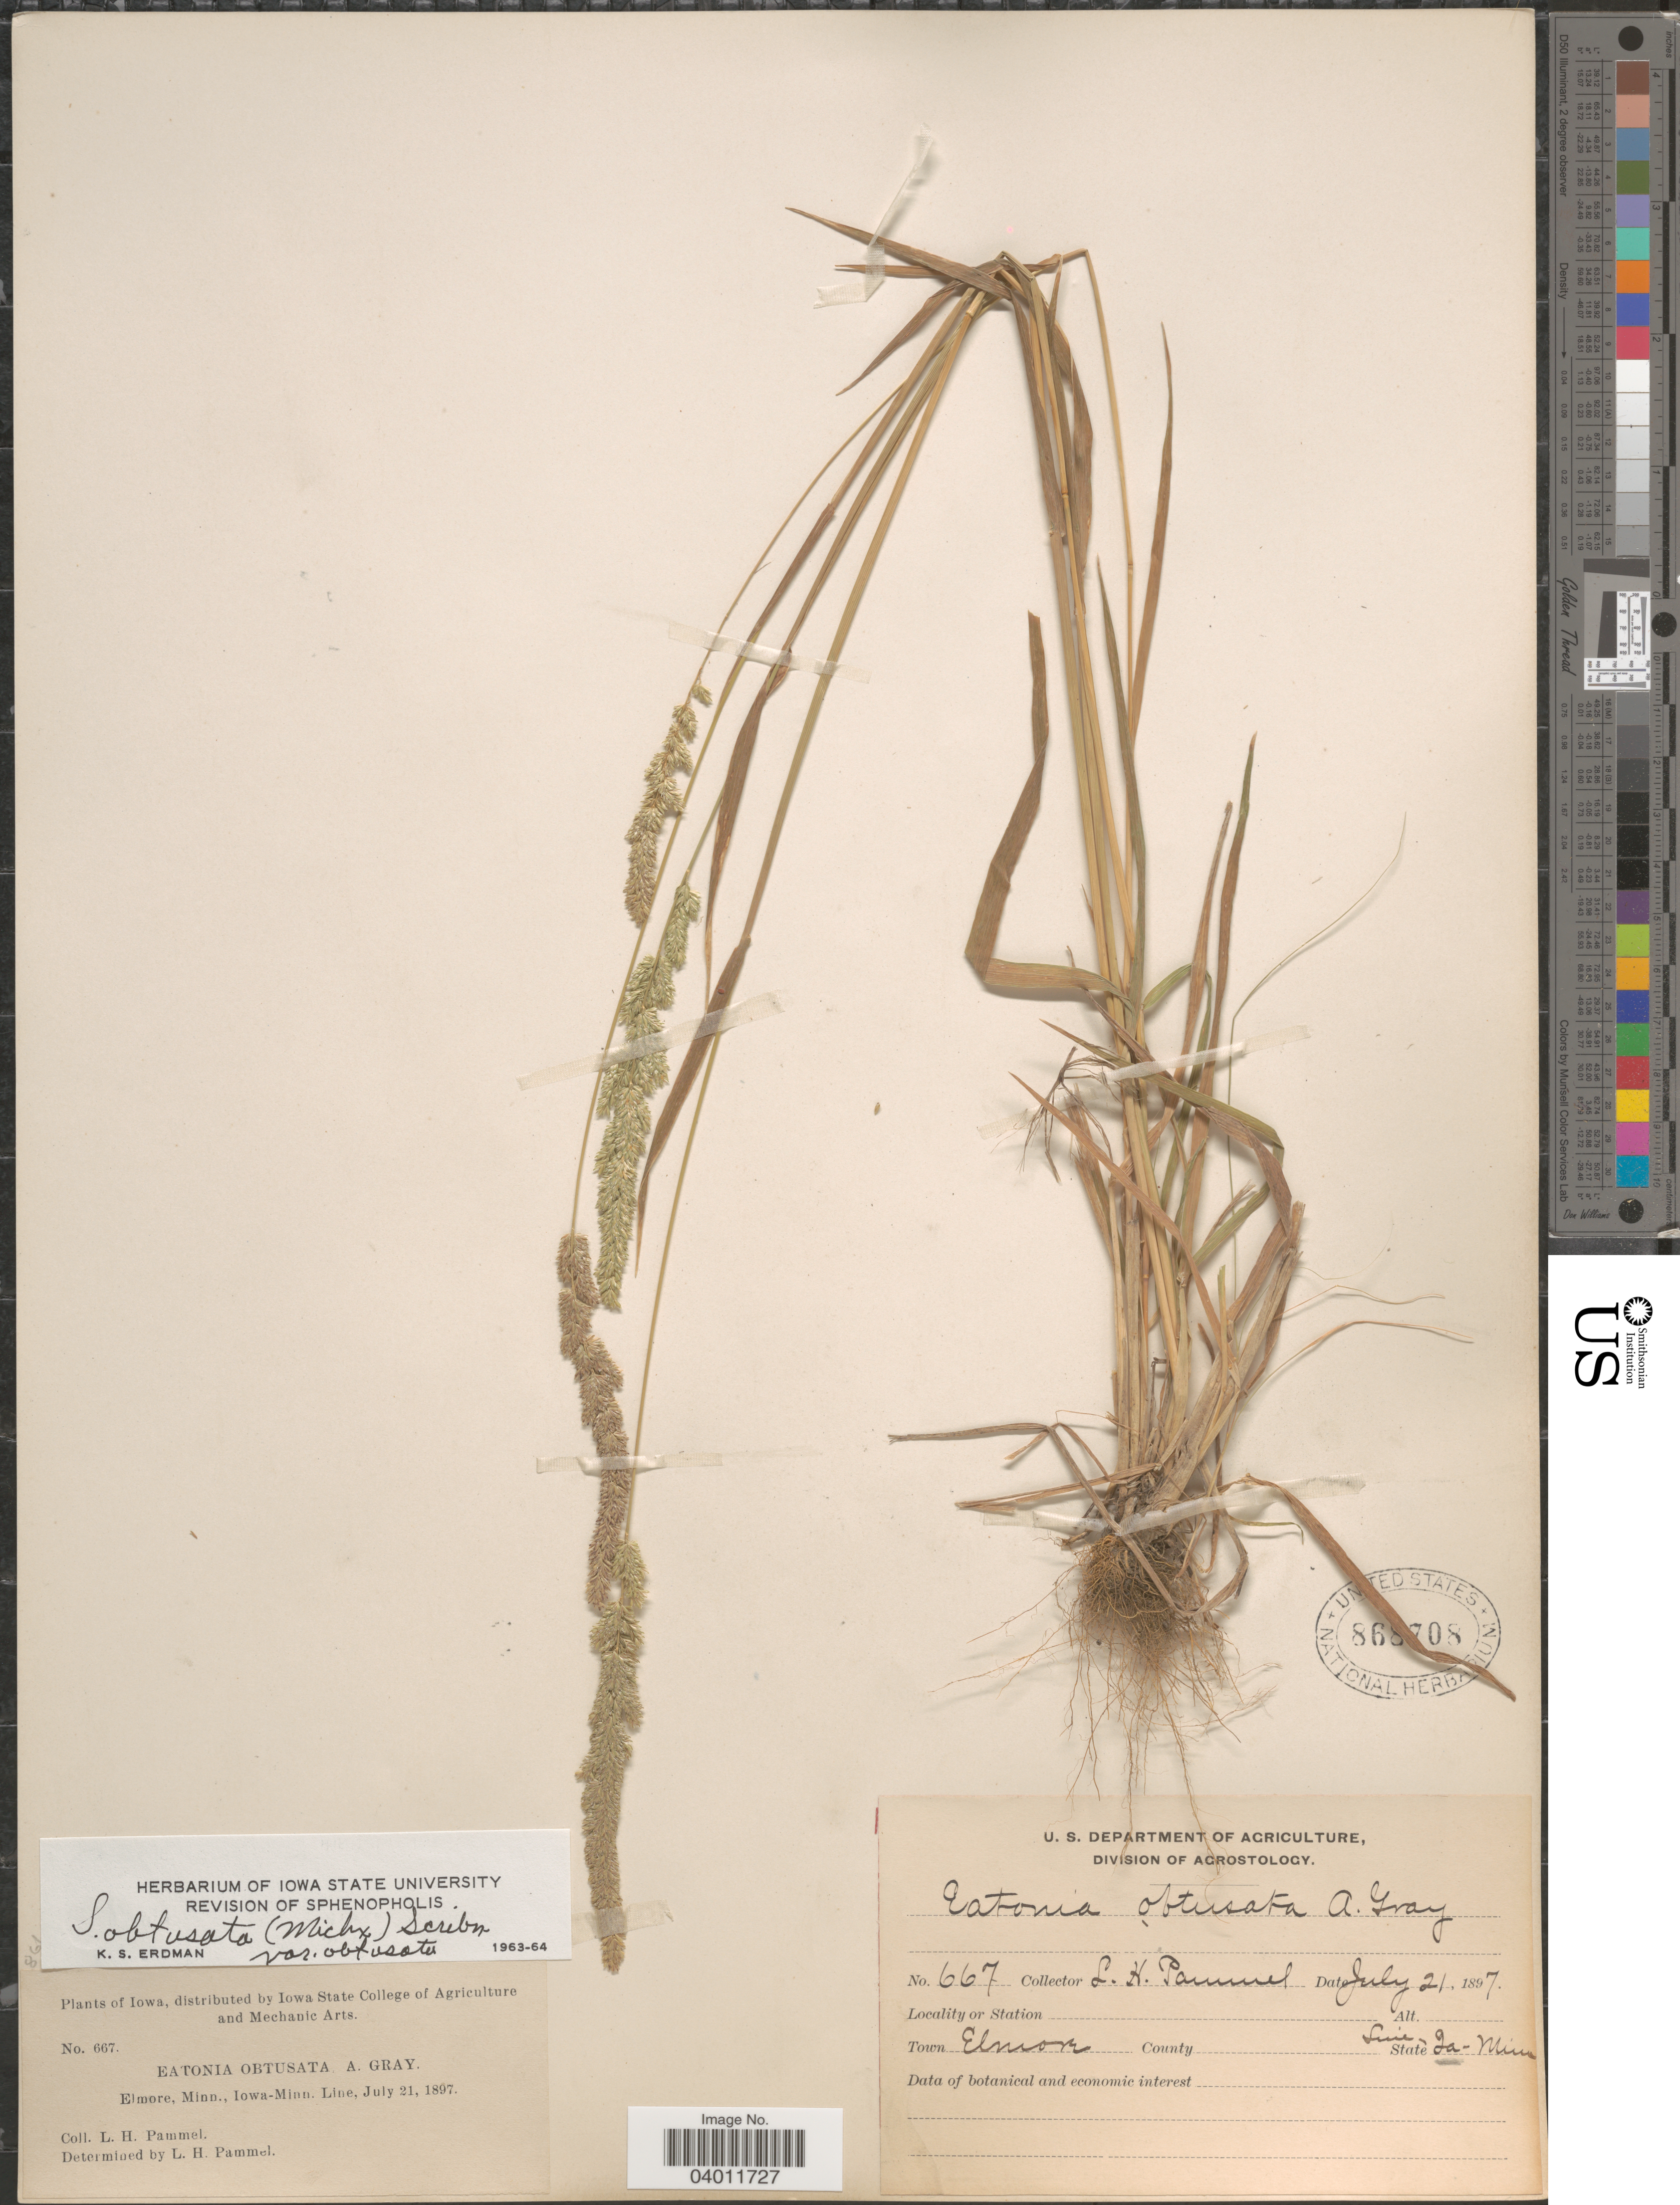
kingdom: Plantae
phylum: Tracheophyta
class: Liliopsida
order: Poales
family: Poaceae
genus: Sphenopholis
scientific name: Sphenopholis obtusata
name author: (Michx.) Scribn.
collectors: L. Pammel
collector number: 667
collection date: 1897-07-21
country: United States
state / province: Minnesota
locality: Elmore, Minn., Iowa-Minn. Line. Town Elmore.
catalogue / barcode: US 868708